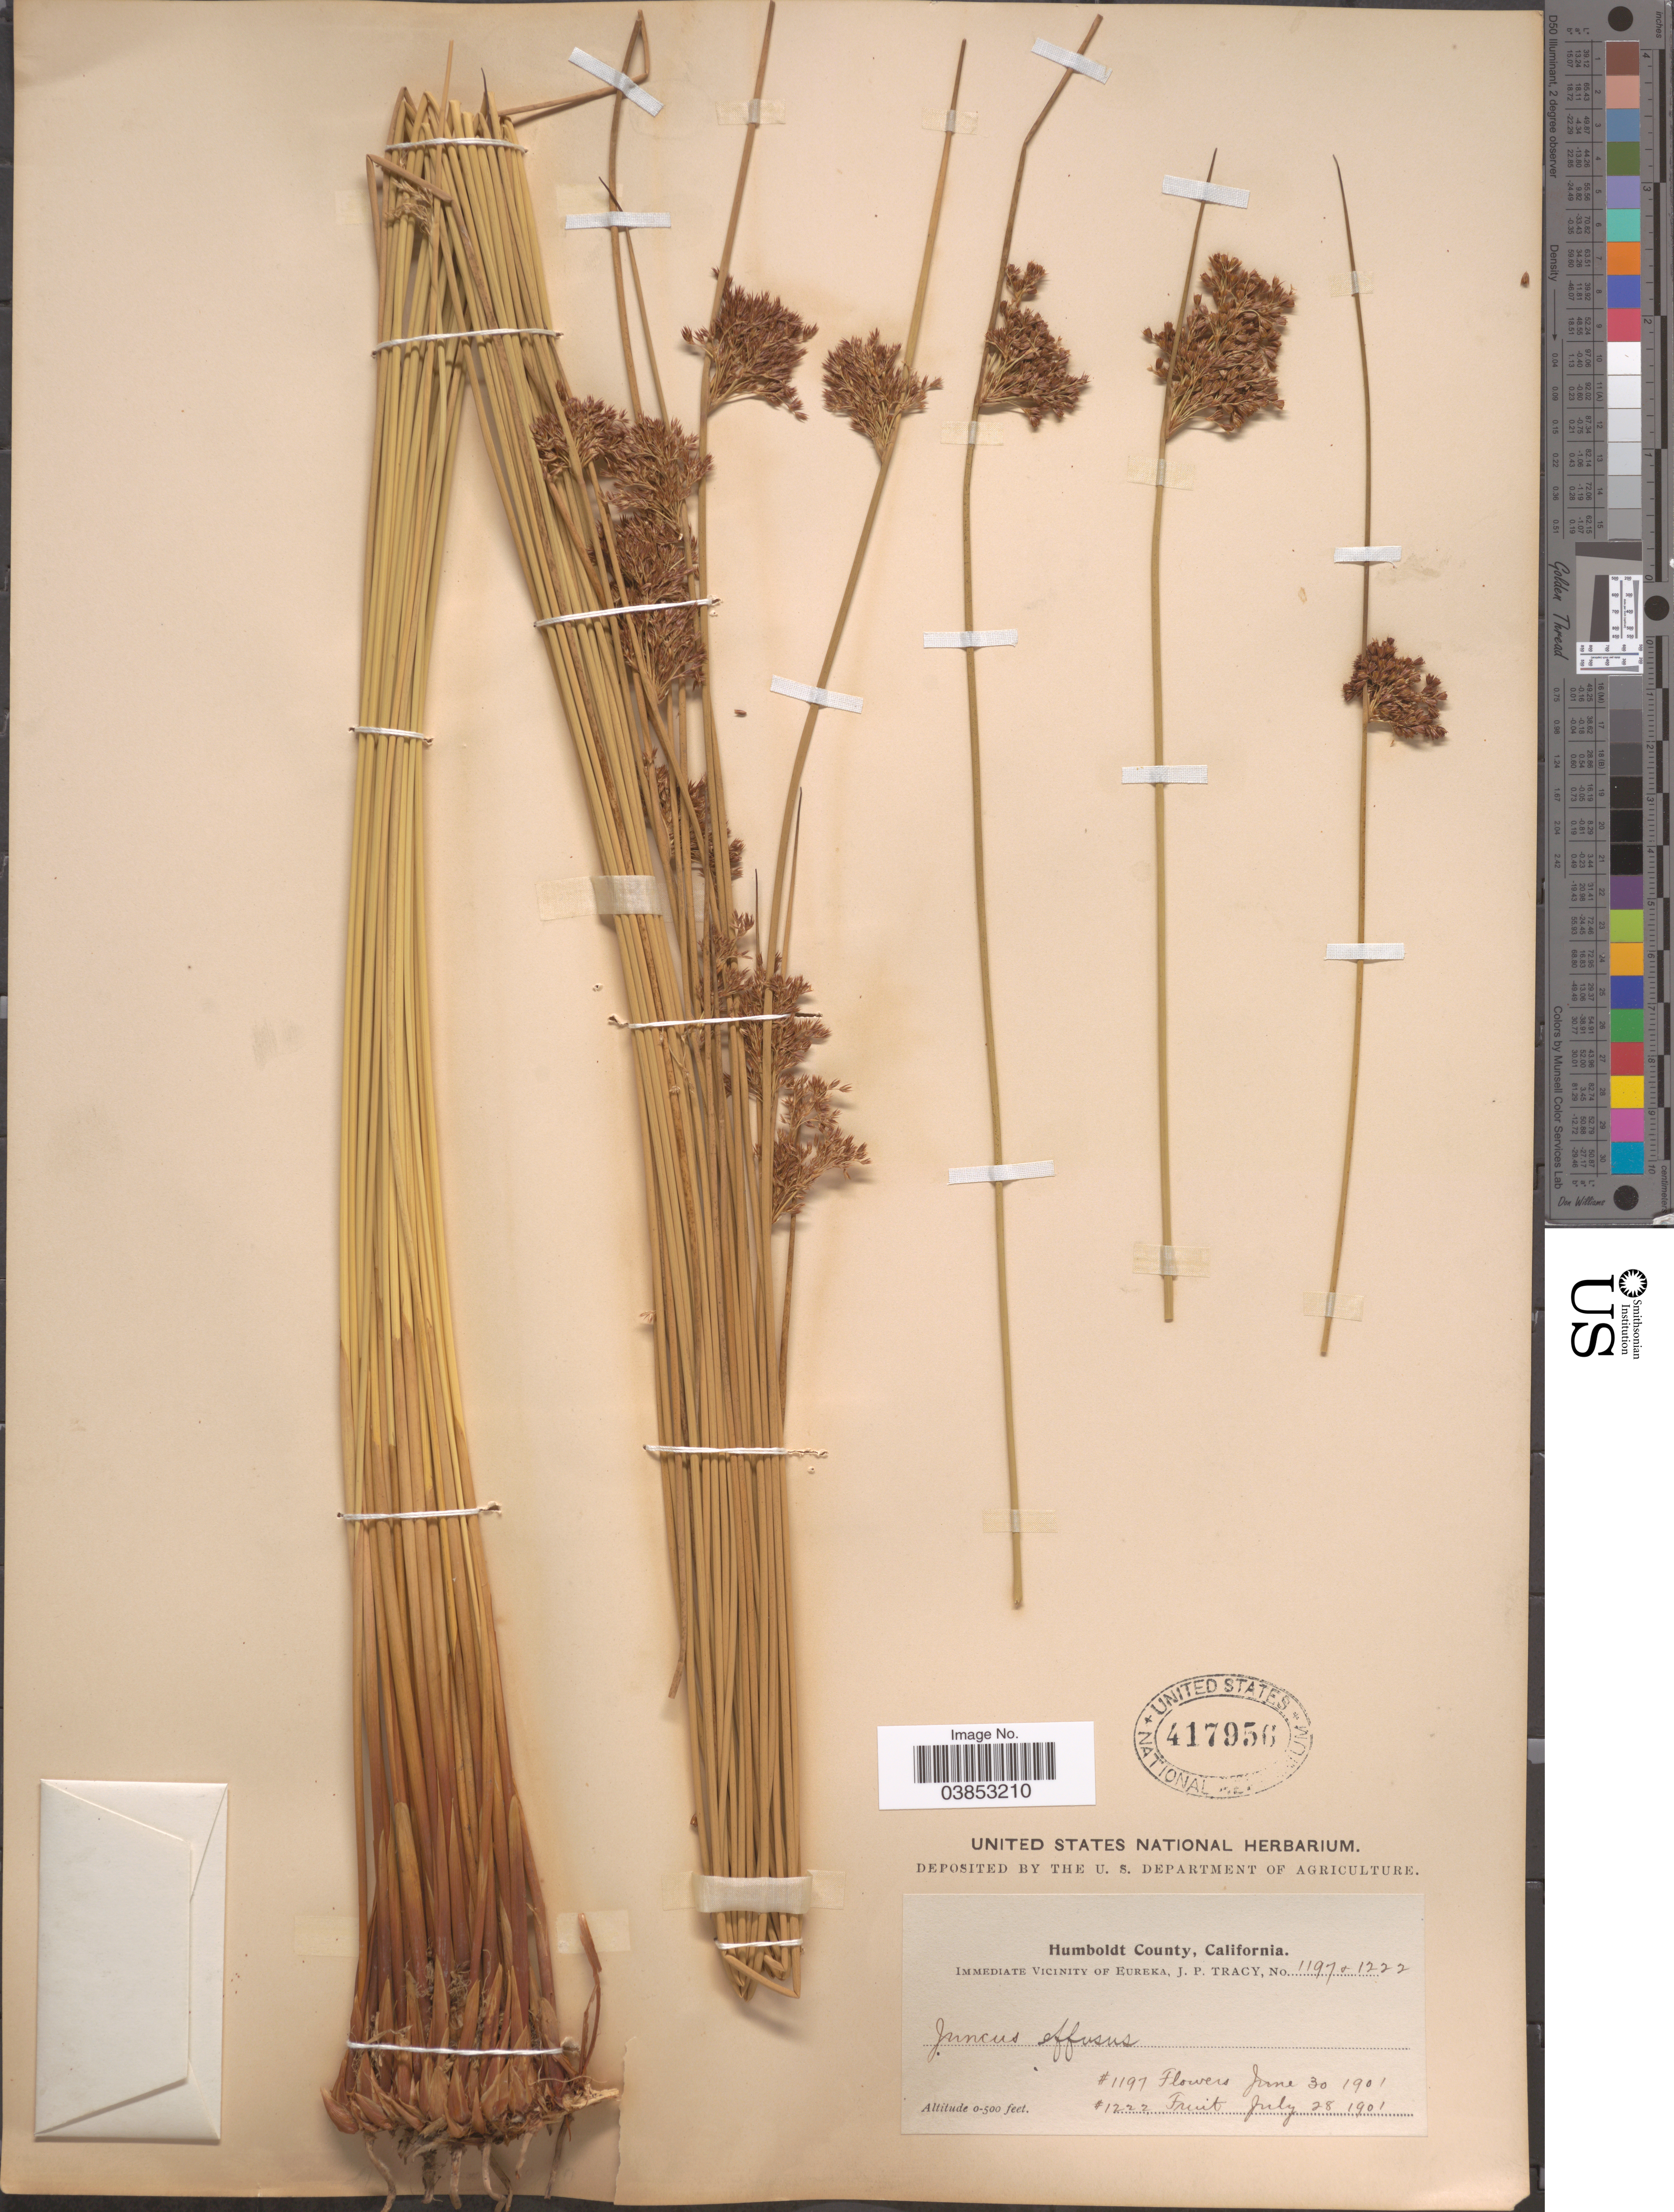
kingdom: Plantae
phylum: Tracheophyta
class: Liliopsida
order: Poales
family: Juncaceae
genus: Juncus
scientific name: Juncus effusus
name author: L.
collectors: J. Tracy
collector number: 1197/1222?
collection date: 1901-06-30/1901-07-28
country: United States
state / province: California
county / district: Humboldt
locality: Humboldt County, Immediate Vicinity of Eureka.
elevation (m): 0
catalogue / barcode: US 417956